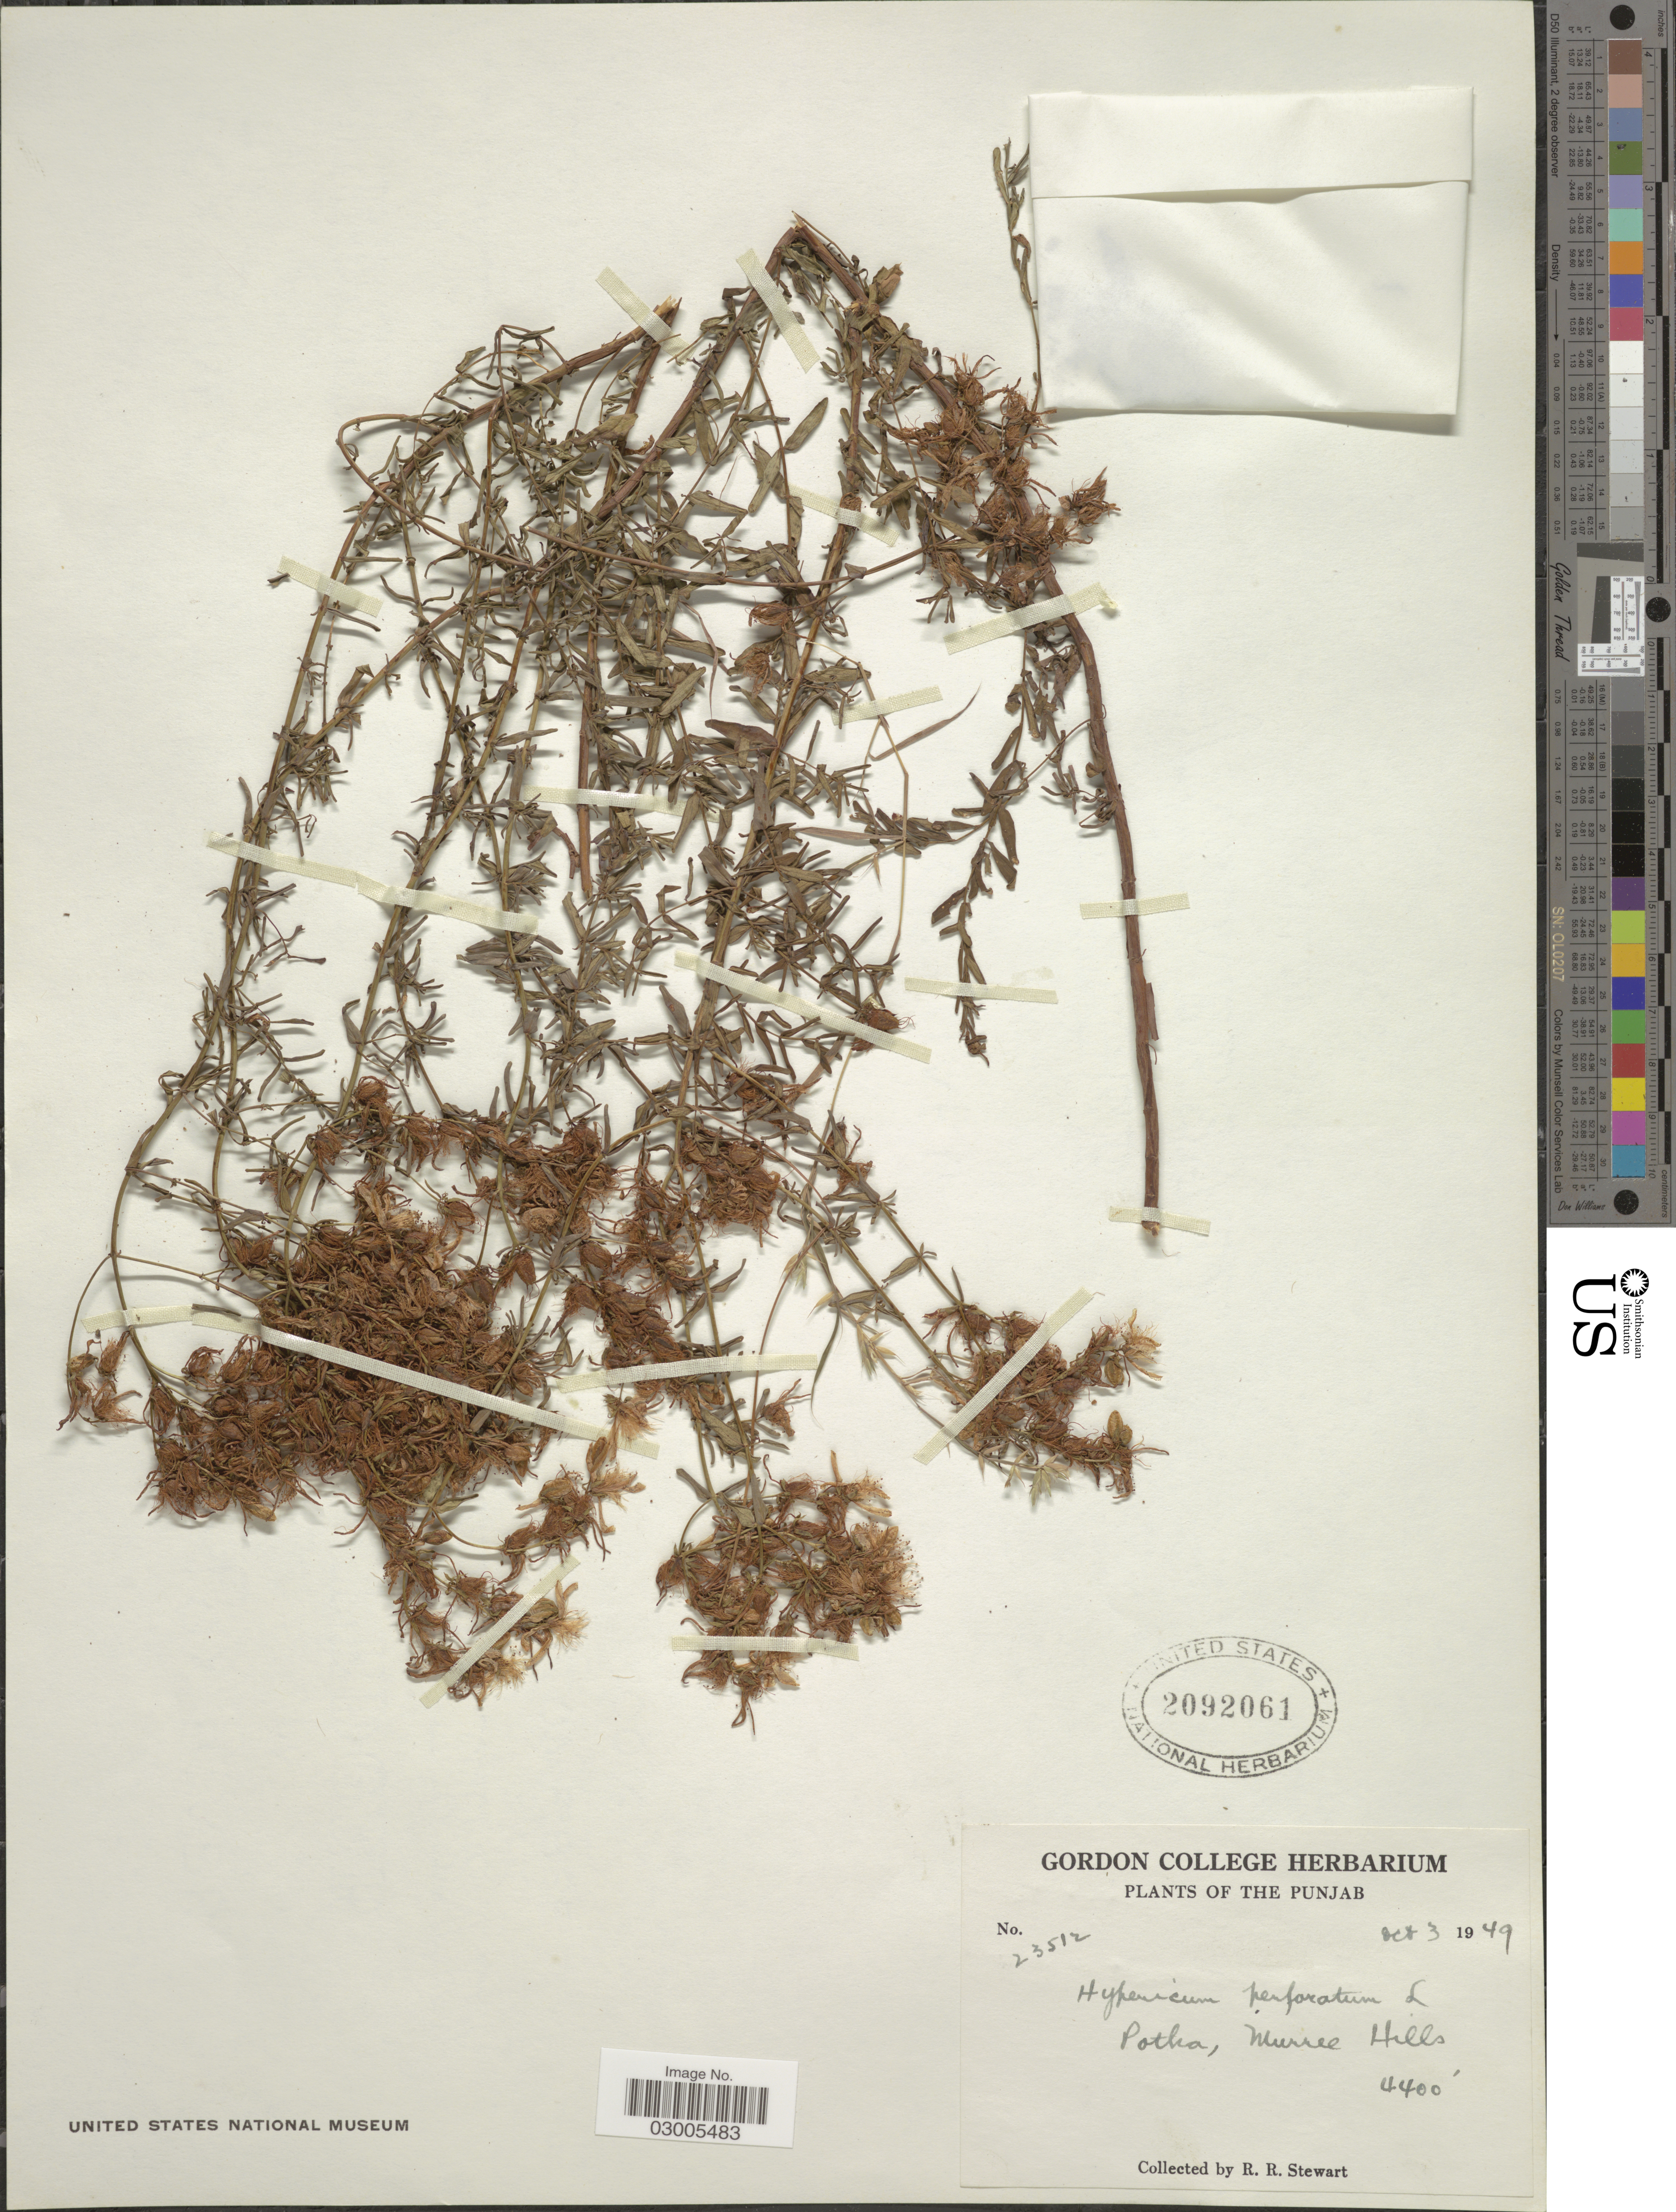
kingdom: Plantae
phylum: Tracheophyta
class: Magnoliopsida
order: Malpighiales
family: Hypericaceae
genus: Hypericum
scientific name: Hypericum perforatum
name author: L.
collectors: R. Stewart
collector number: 23512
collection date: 1949-10-03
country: Pakistan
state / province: Punjab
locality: Potha, Murree Hills.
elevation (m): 1341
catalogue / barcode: US 2092061